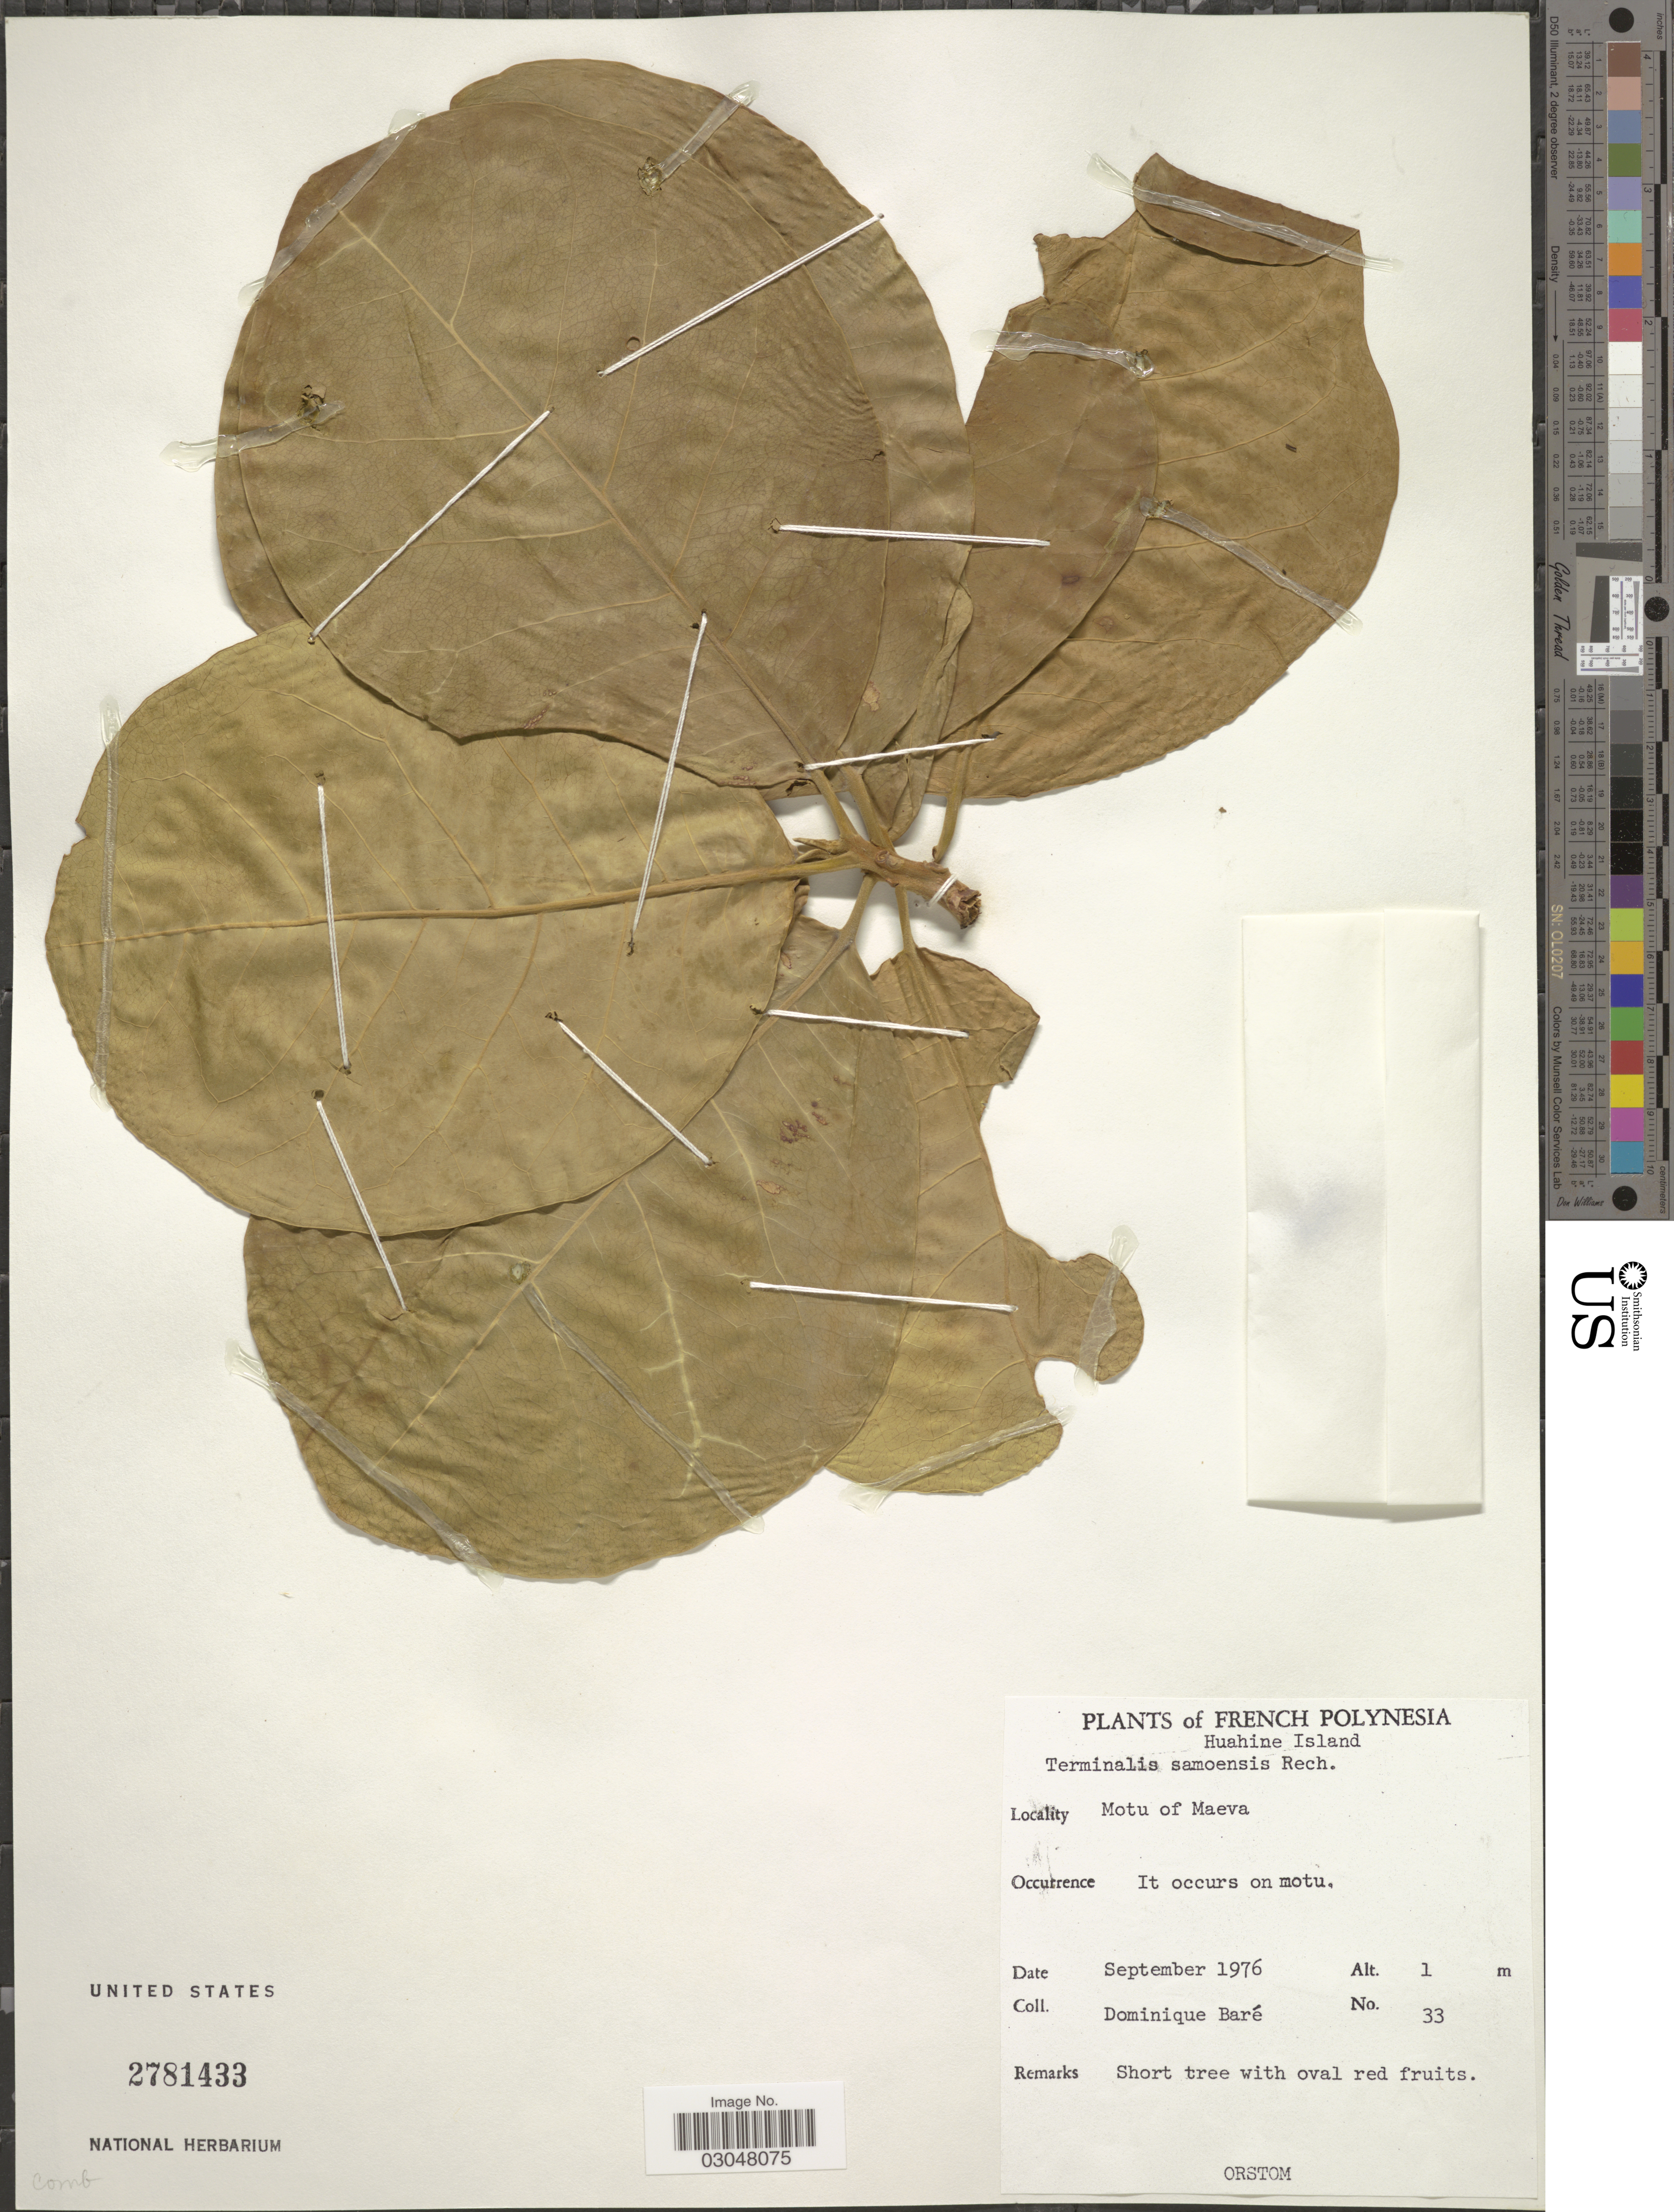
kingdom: Plantae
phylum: Tracheophyta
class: Magnoliopsida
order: Myrtales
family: Combretaceae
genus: Terminalia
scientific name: Terminalia samoensis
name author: Rech.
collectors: D. Baré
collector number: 33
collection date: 1976-09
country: French Polynesia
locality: Huahine Island. Motu of Maeva.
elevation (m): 1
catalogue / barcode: US 2781433